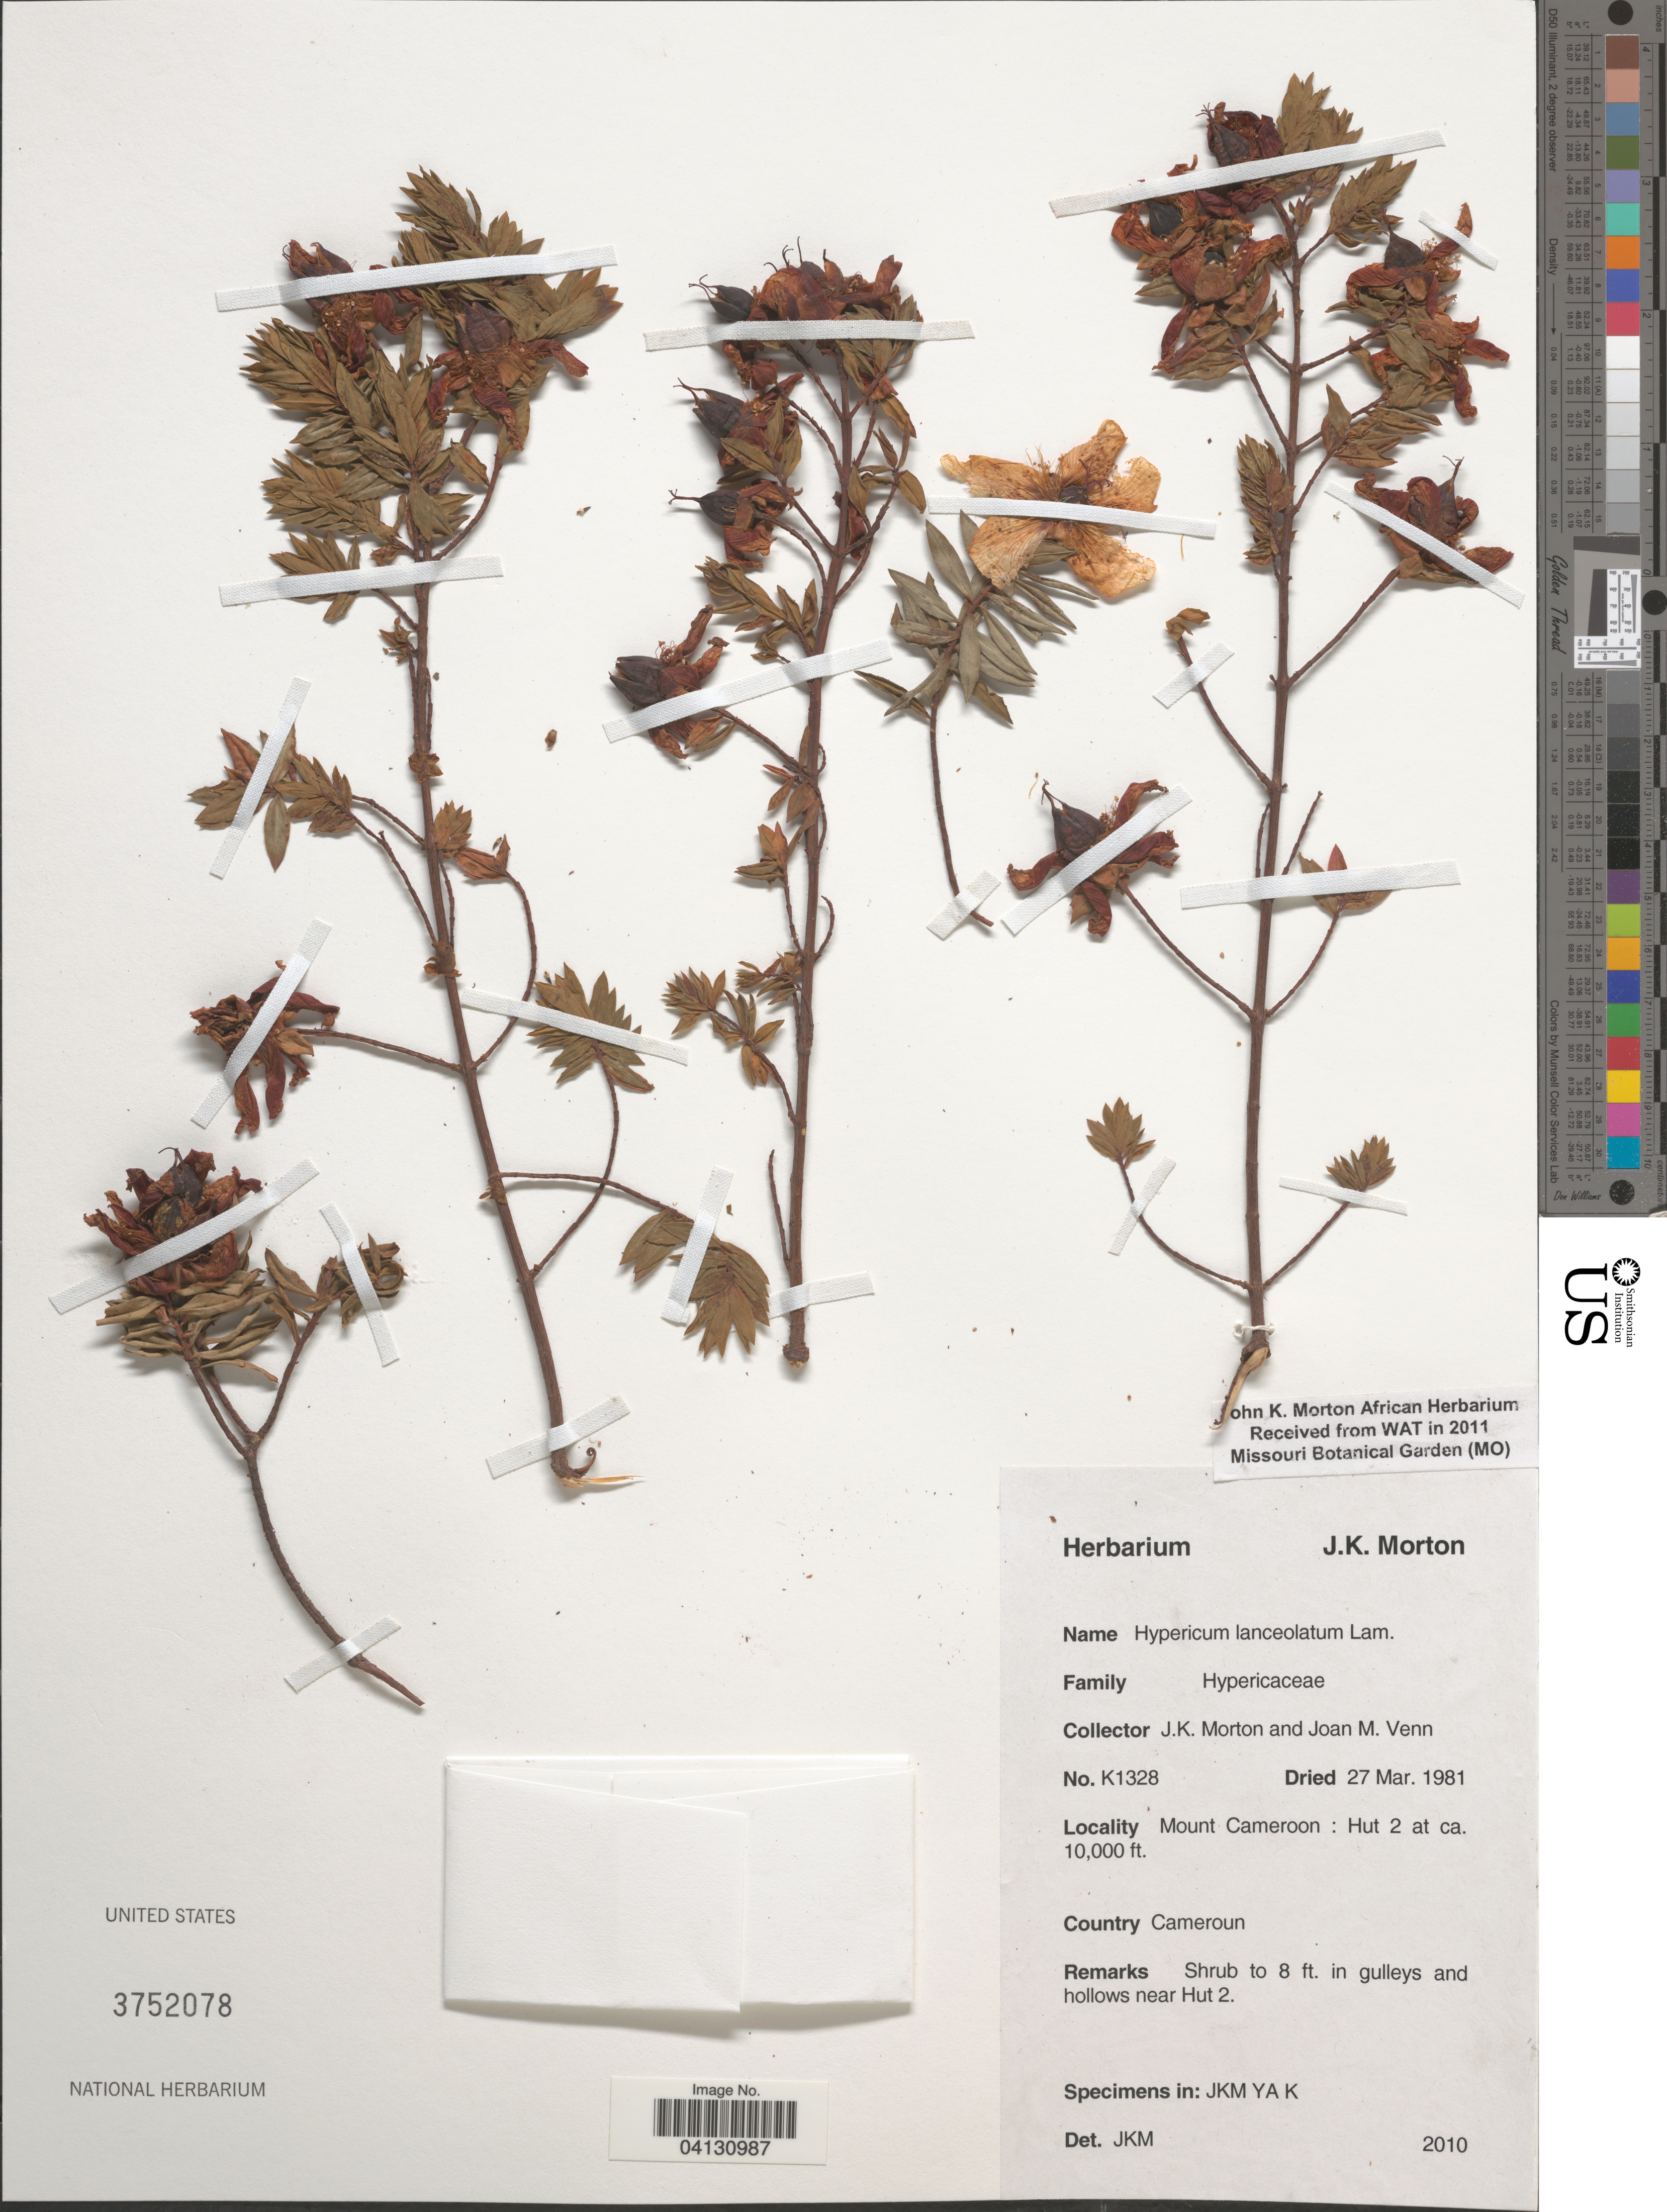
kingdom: Plantae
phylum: Tracheophyta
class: Magnoliopsida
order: Malpighiales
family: Hypericaceae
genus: Hypericum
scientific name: Hypericum revolutum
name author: Vahl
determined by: Strong, Mark T., (BOT), Smithsonian Institution - National Museum of Natural History (UNITED STATES)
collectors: J. K. Morton & J. Venn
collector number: K1328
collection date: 1981-03-27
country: Cameroon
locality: Mount Cameroon : Hut 2.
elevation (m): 3048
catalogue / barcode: US 3752078